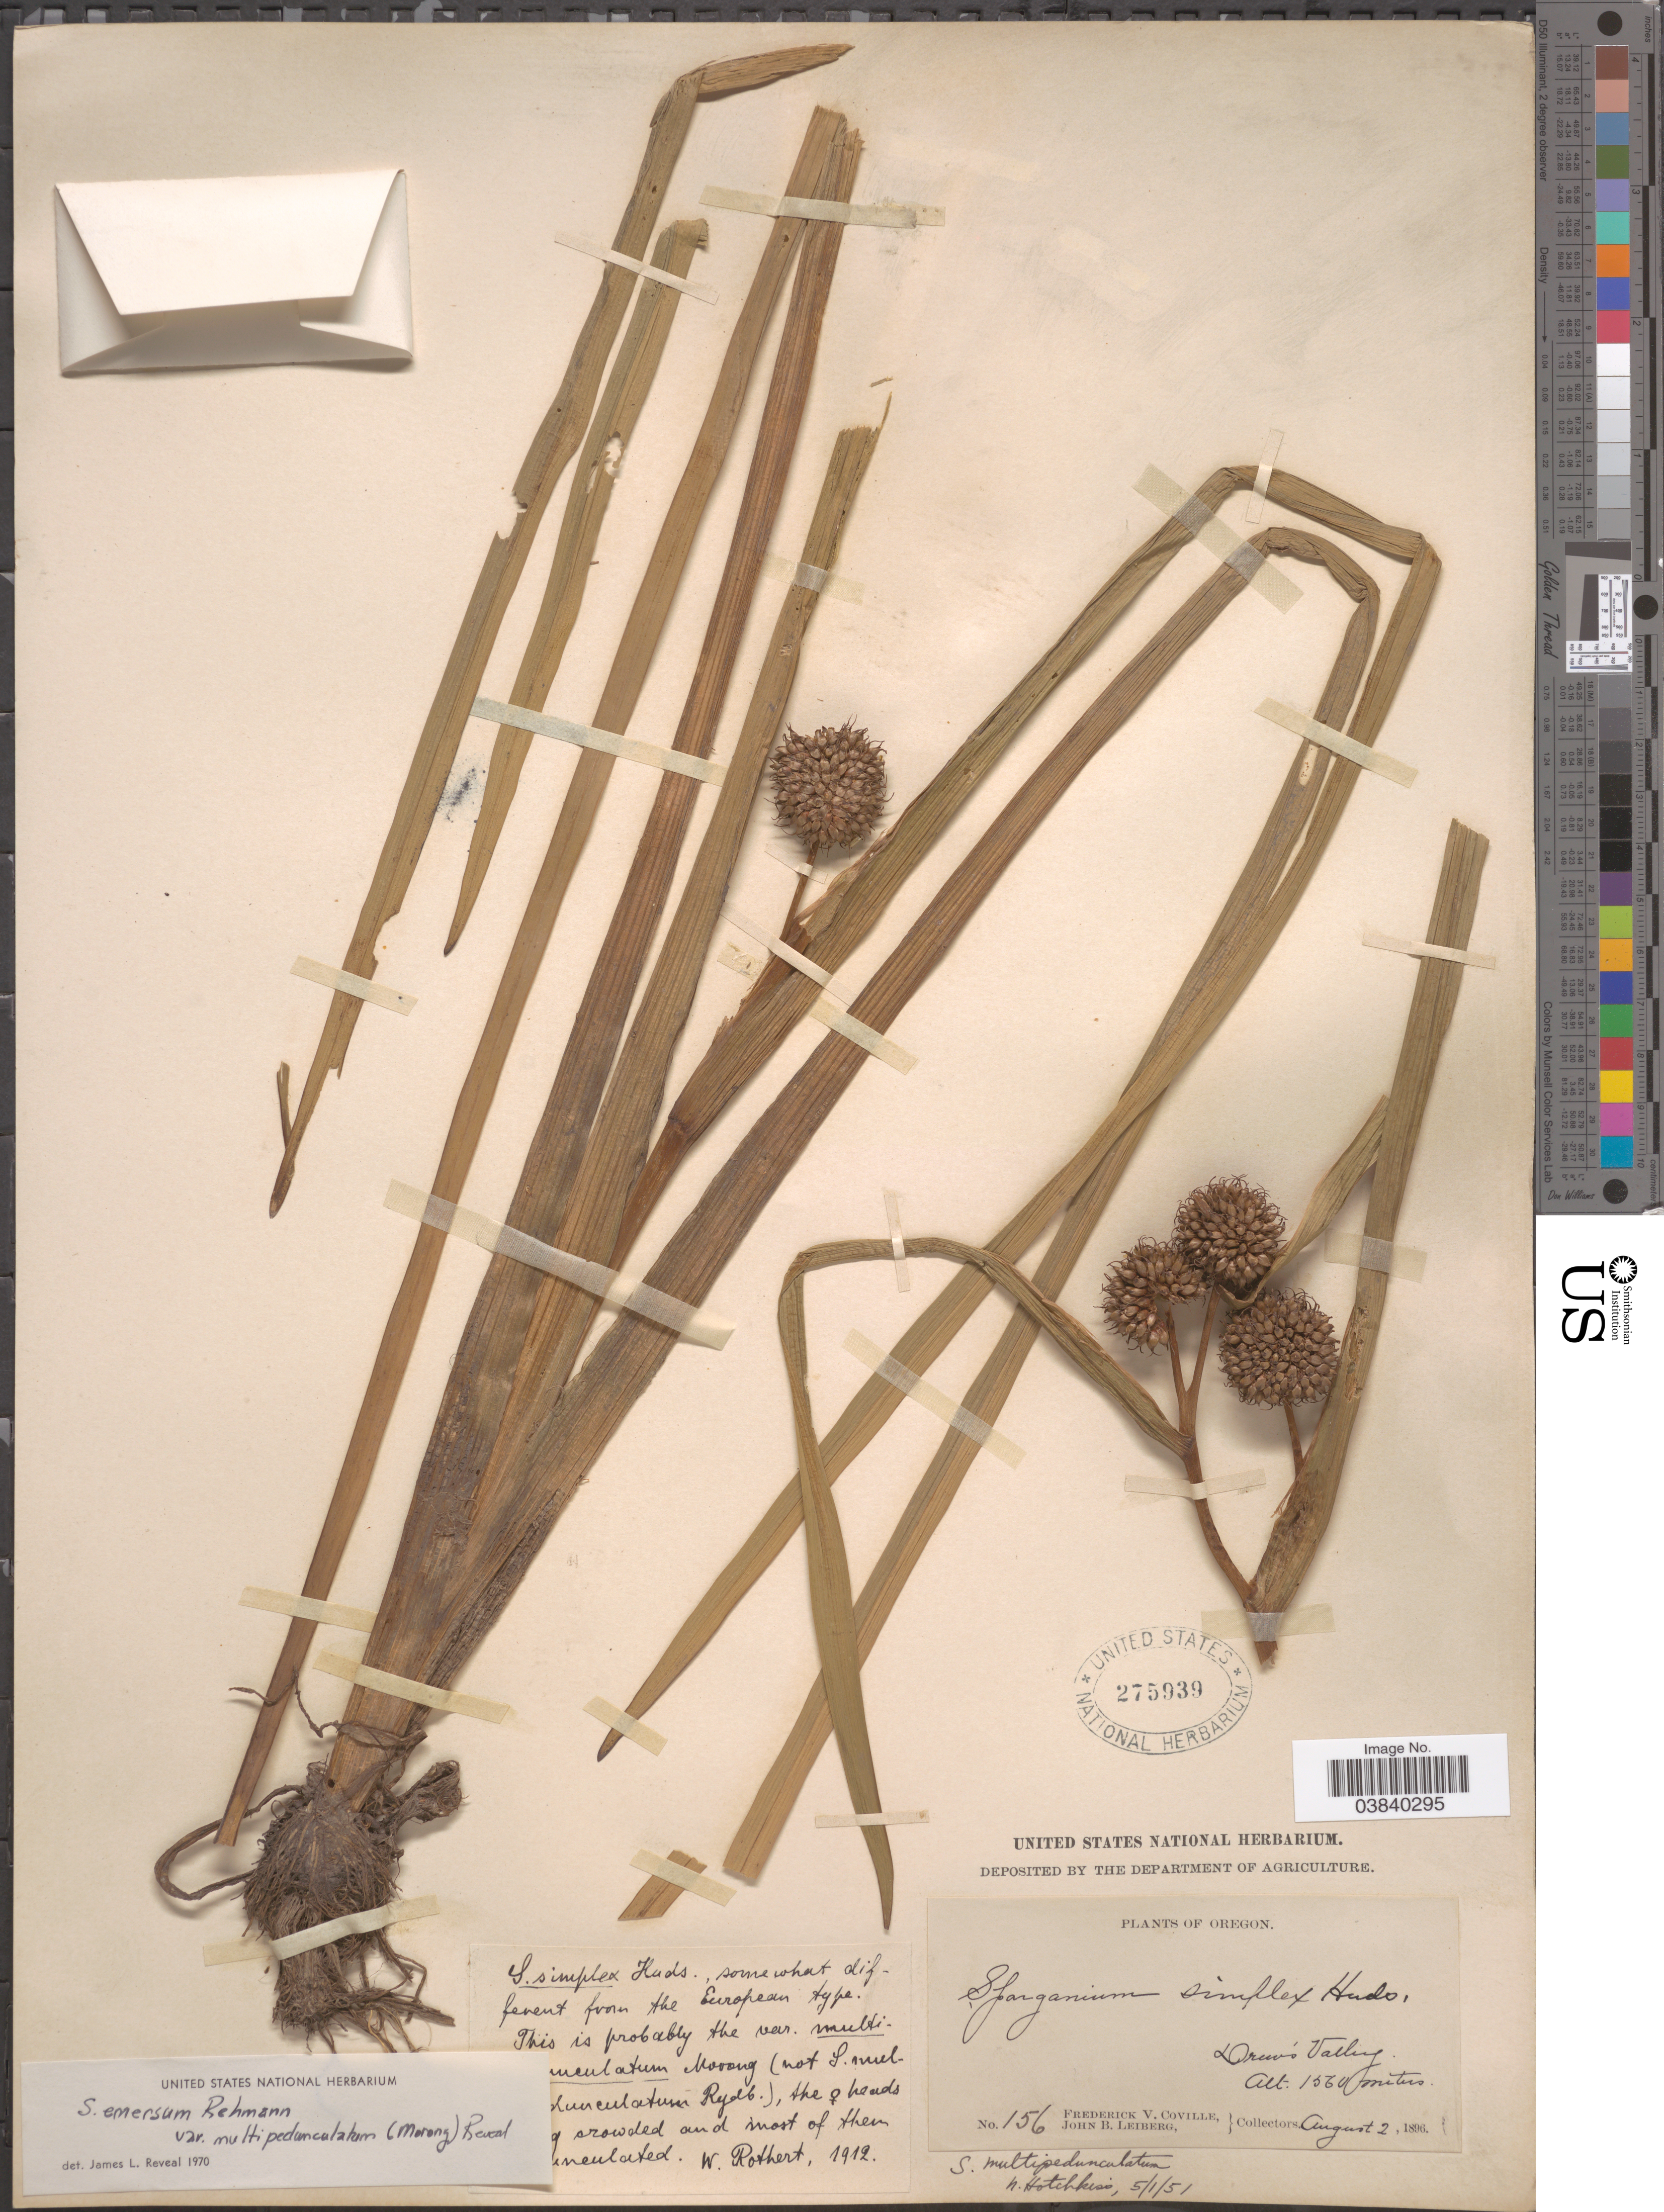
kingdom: Plantae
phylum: Tracheophyta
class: Liliopsida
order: Poales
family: Typhaceae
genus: Sparganium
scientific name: Sparganium emersum var. multipedunculatum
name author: (Morong) Reveal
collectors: F. V. Coville & J. B. Leiberg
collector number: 156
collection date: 1896-08-02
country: United States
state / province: Oregon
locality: Drew's Valley.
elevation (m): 1560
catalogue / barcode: US 275939